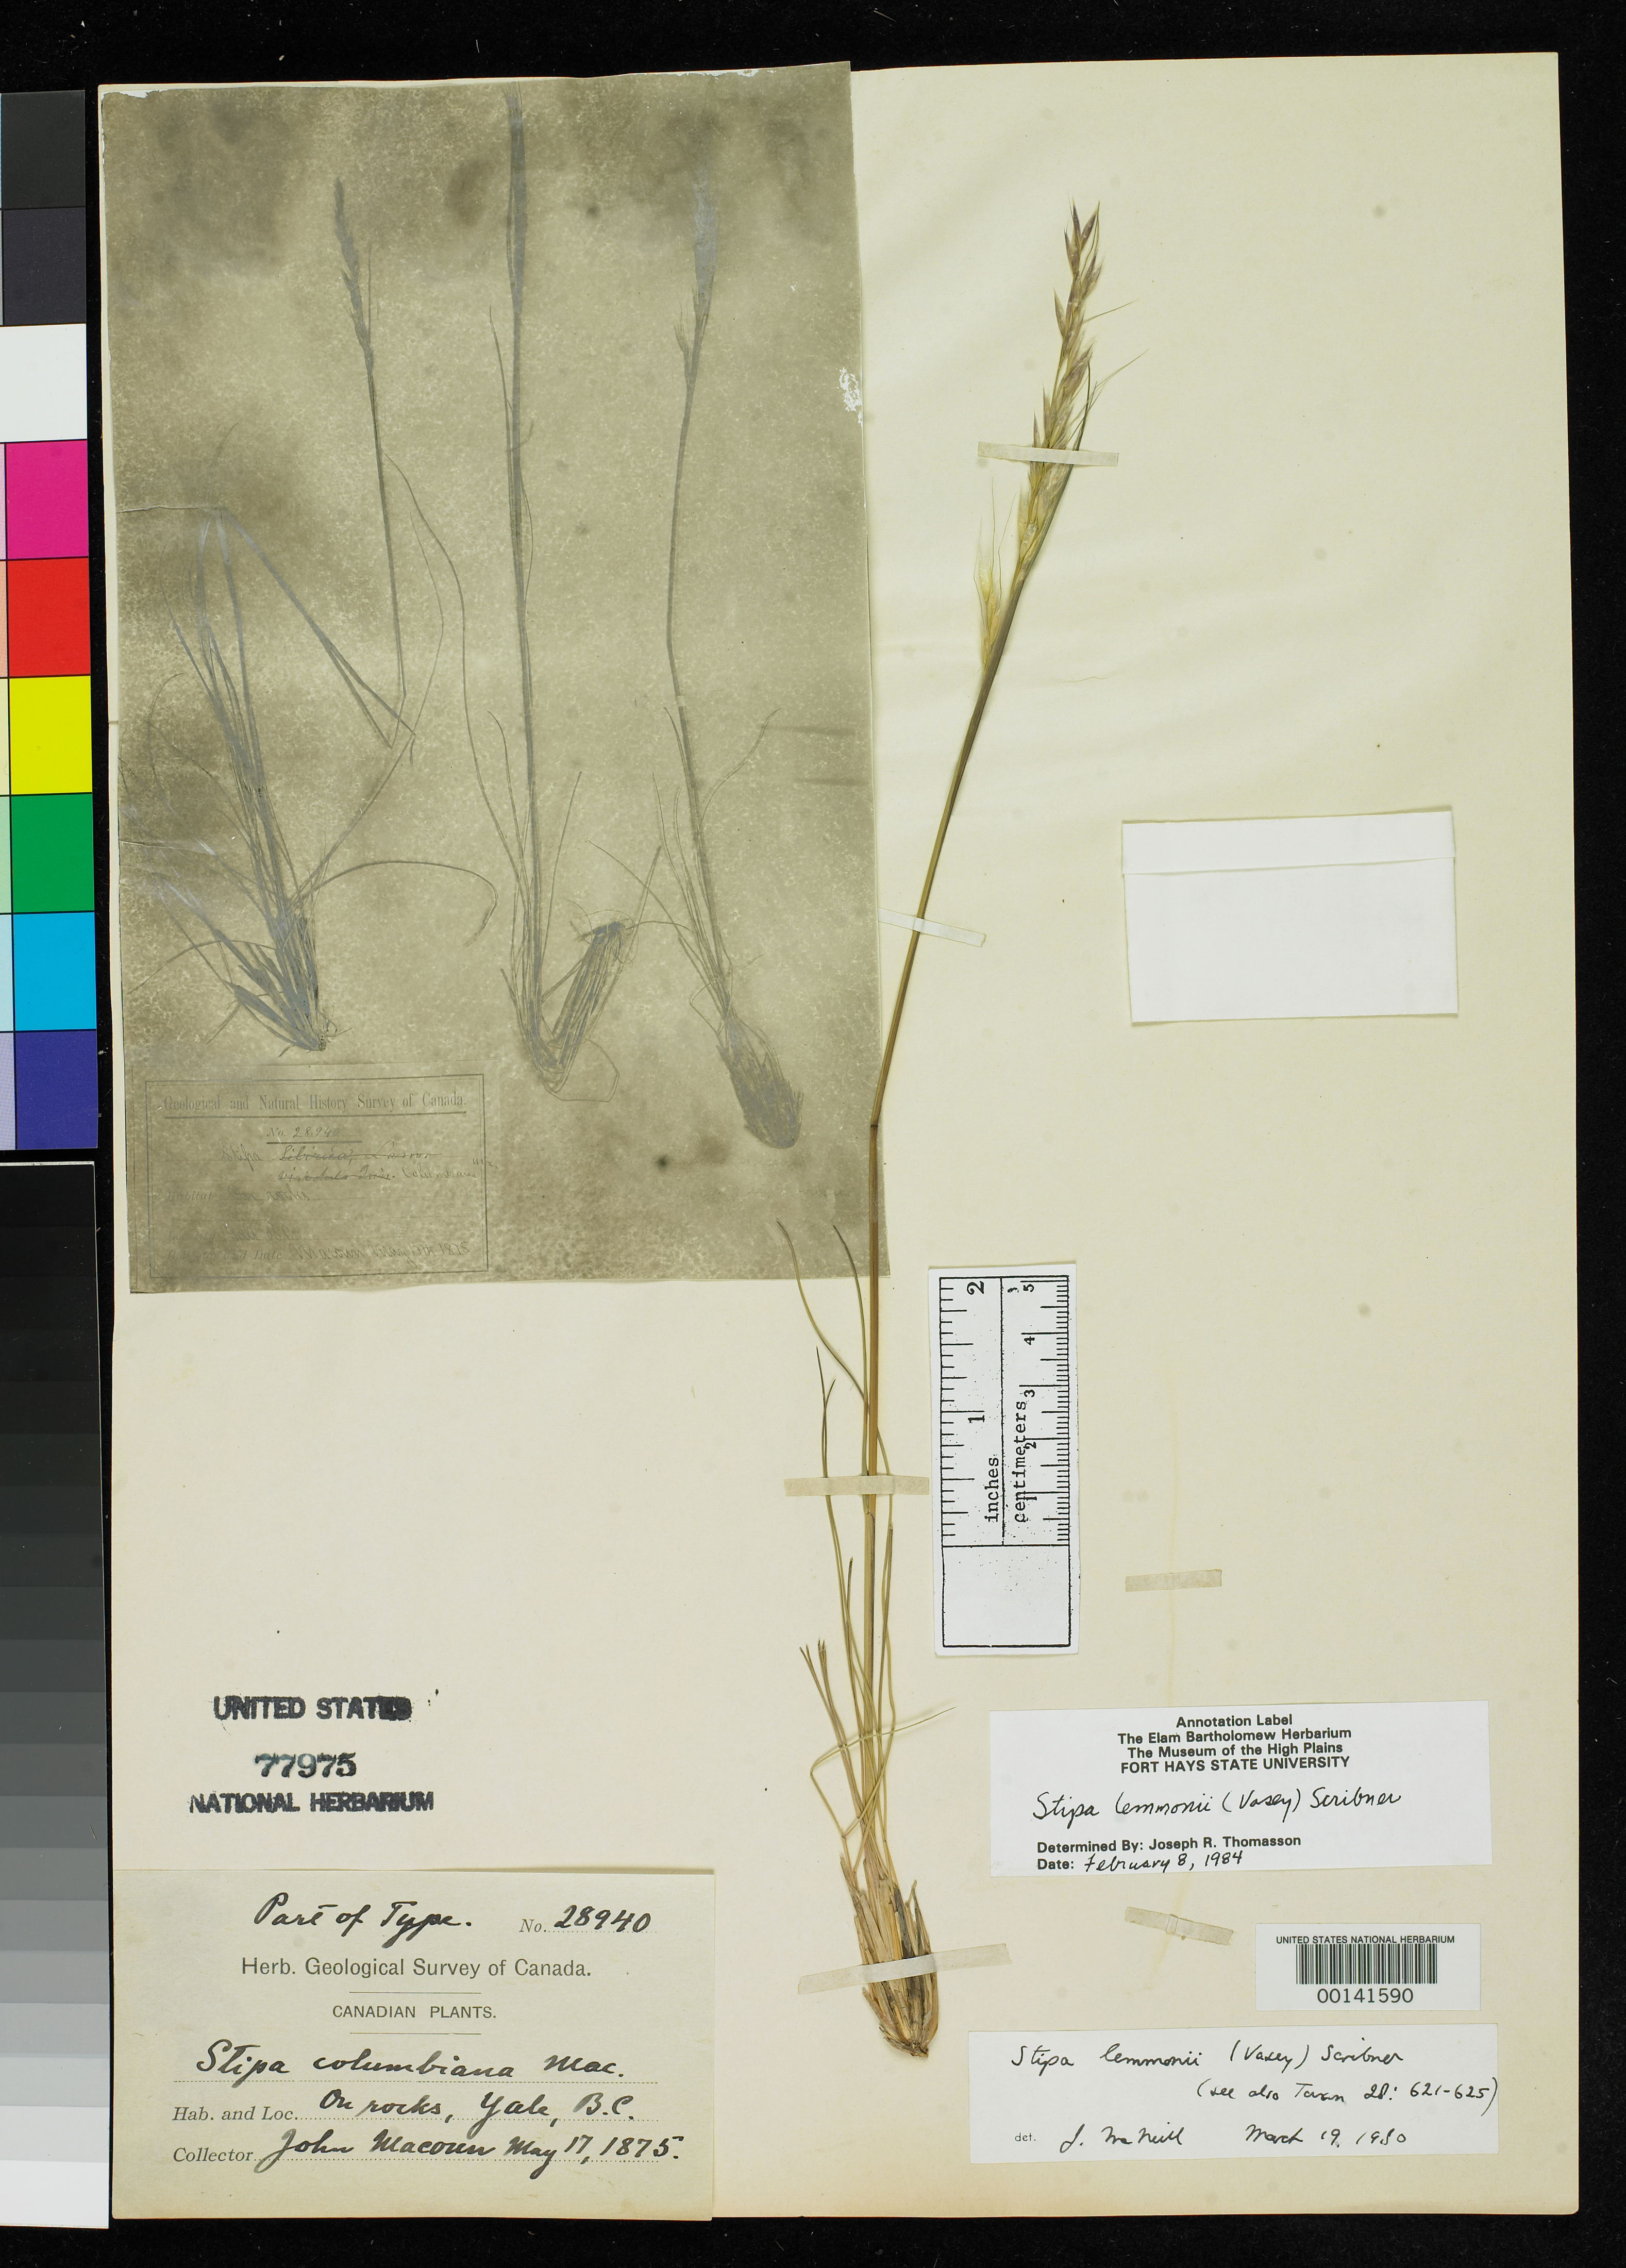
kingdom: Plantae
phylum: Tracheophyta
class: Liliopsida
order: Poales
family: Poaceae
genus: Stipa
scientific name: Stipa columbiana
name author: Macoun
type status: Isotype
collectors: J. Macoun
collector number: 28940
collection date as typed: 17 May 1875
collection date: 1875-05-17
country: Canada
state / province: British Columbia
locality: Yale, 4 miles from Victoria.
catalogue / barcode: US 77975